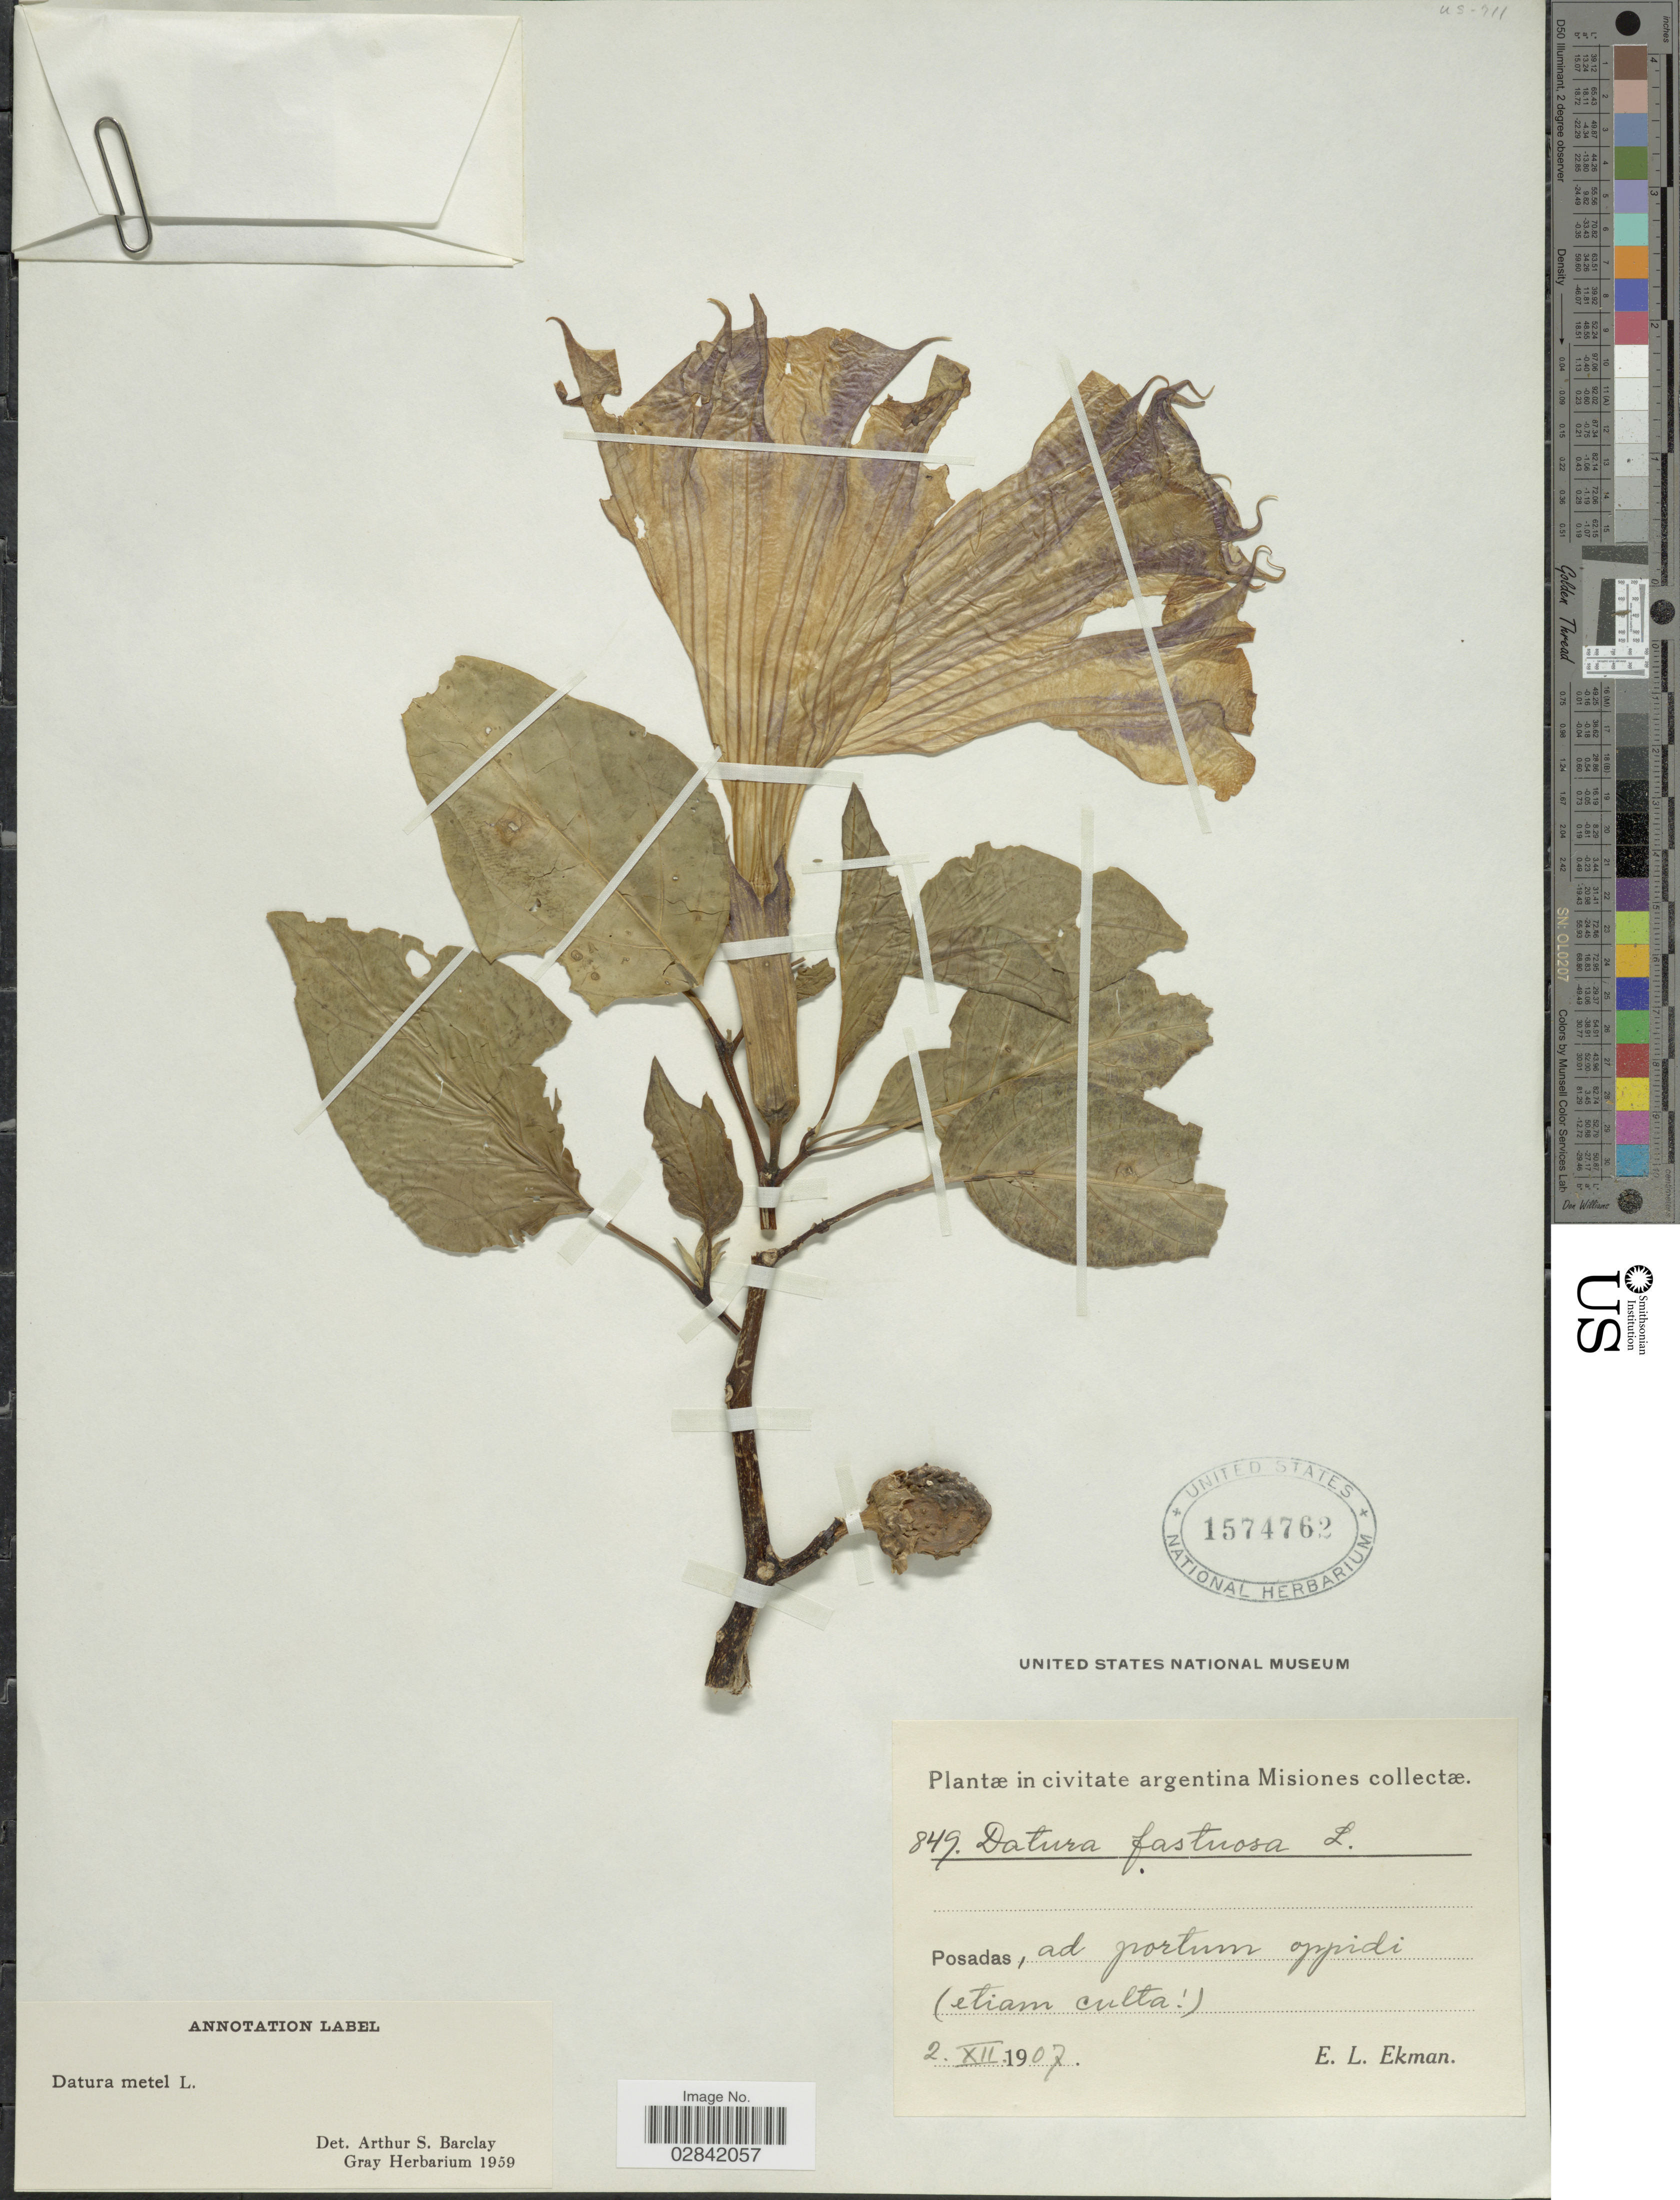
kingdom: Plantae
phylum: Tracheophyta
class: Magnoliopsida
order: Solanales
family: Solanaceae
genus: Datura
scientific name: Datura metel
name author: L.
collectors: E. L. Ekman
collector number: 849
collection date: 1907-12-02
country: Argentina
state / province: Misiones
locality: Posadas, ad portum oppidi.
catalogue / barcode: US 1574762